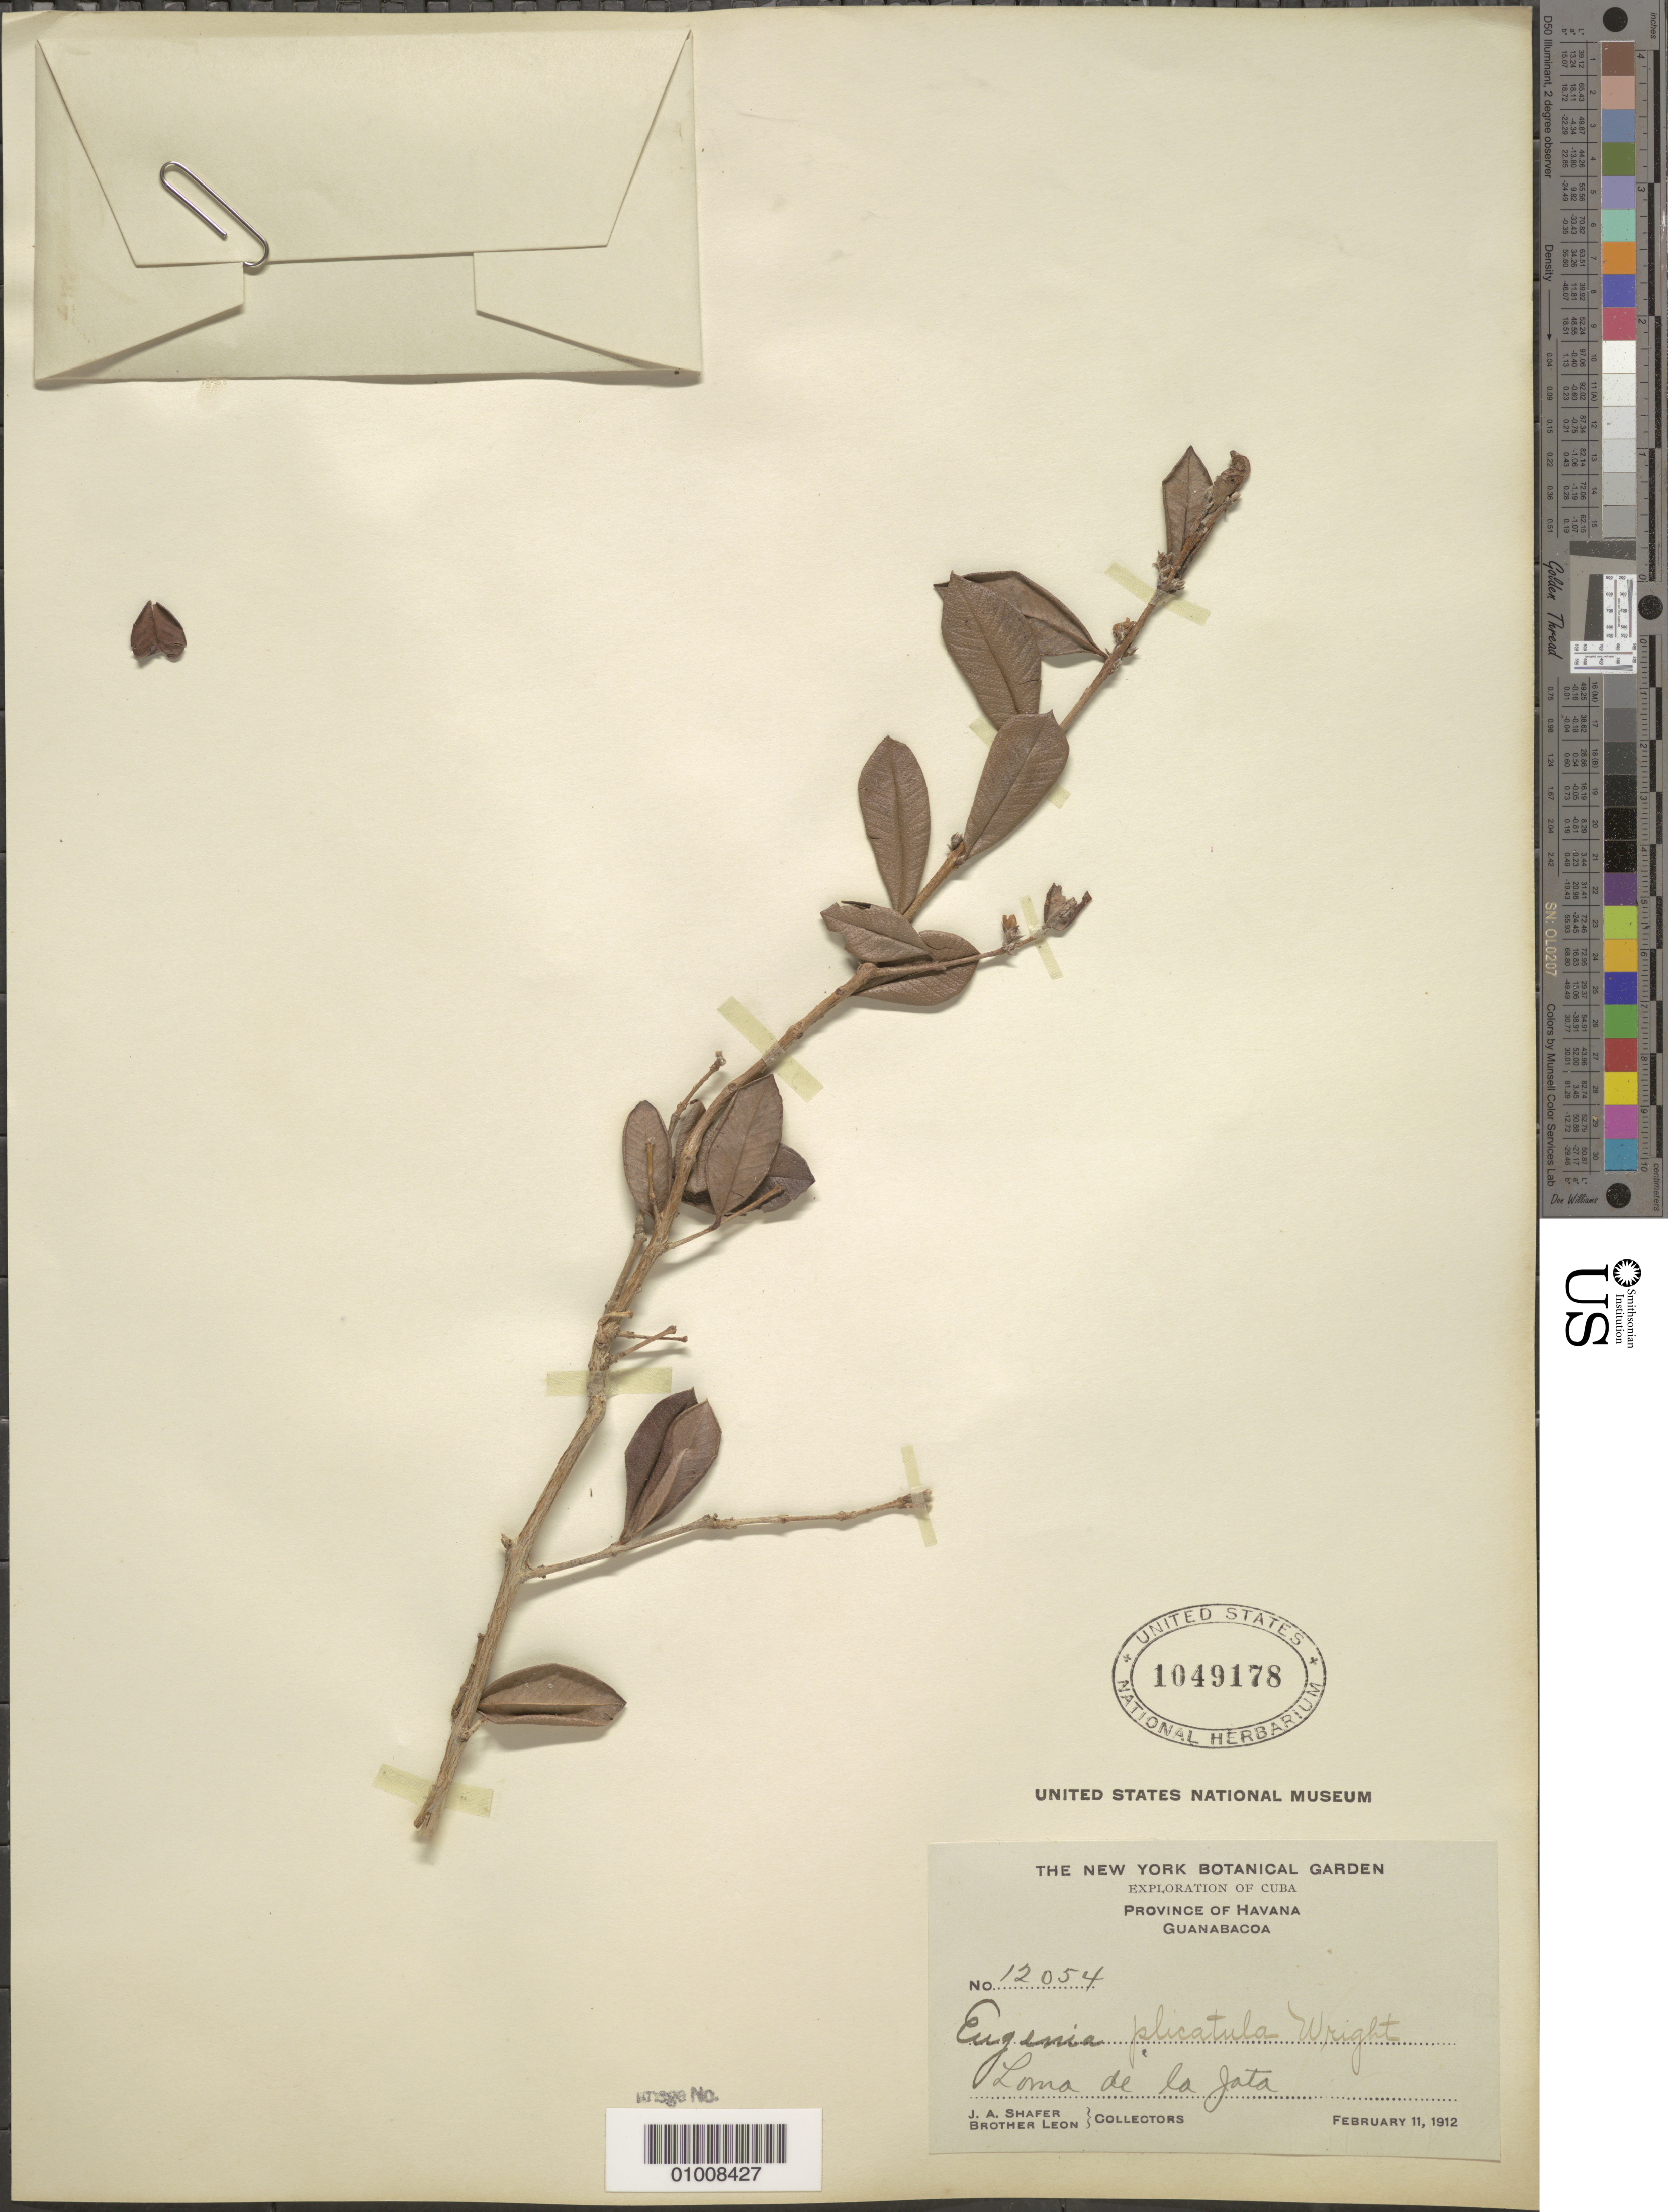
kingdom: Plantae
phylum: Tracheophyta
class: Magnoliopsida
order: Myrtales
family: Myrtaceae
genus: Eugenia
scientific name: Eugenia plicatula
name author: C. Wright in Sauvalle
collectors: J. A. Shafer & Bro. León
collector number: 12054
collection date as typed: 11 Feb 1912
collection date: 1912-02-11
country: Cuba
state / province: La Habana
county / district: Municipio Guanabacoa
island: Cuba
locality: Guanabacoa, Loma de la Jata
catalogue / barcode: US 1049178